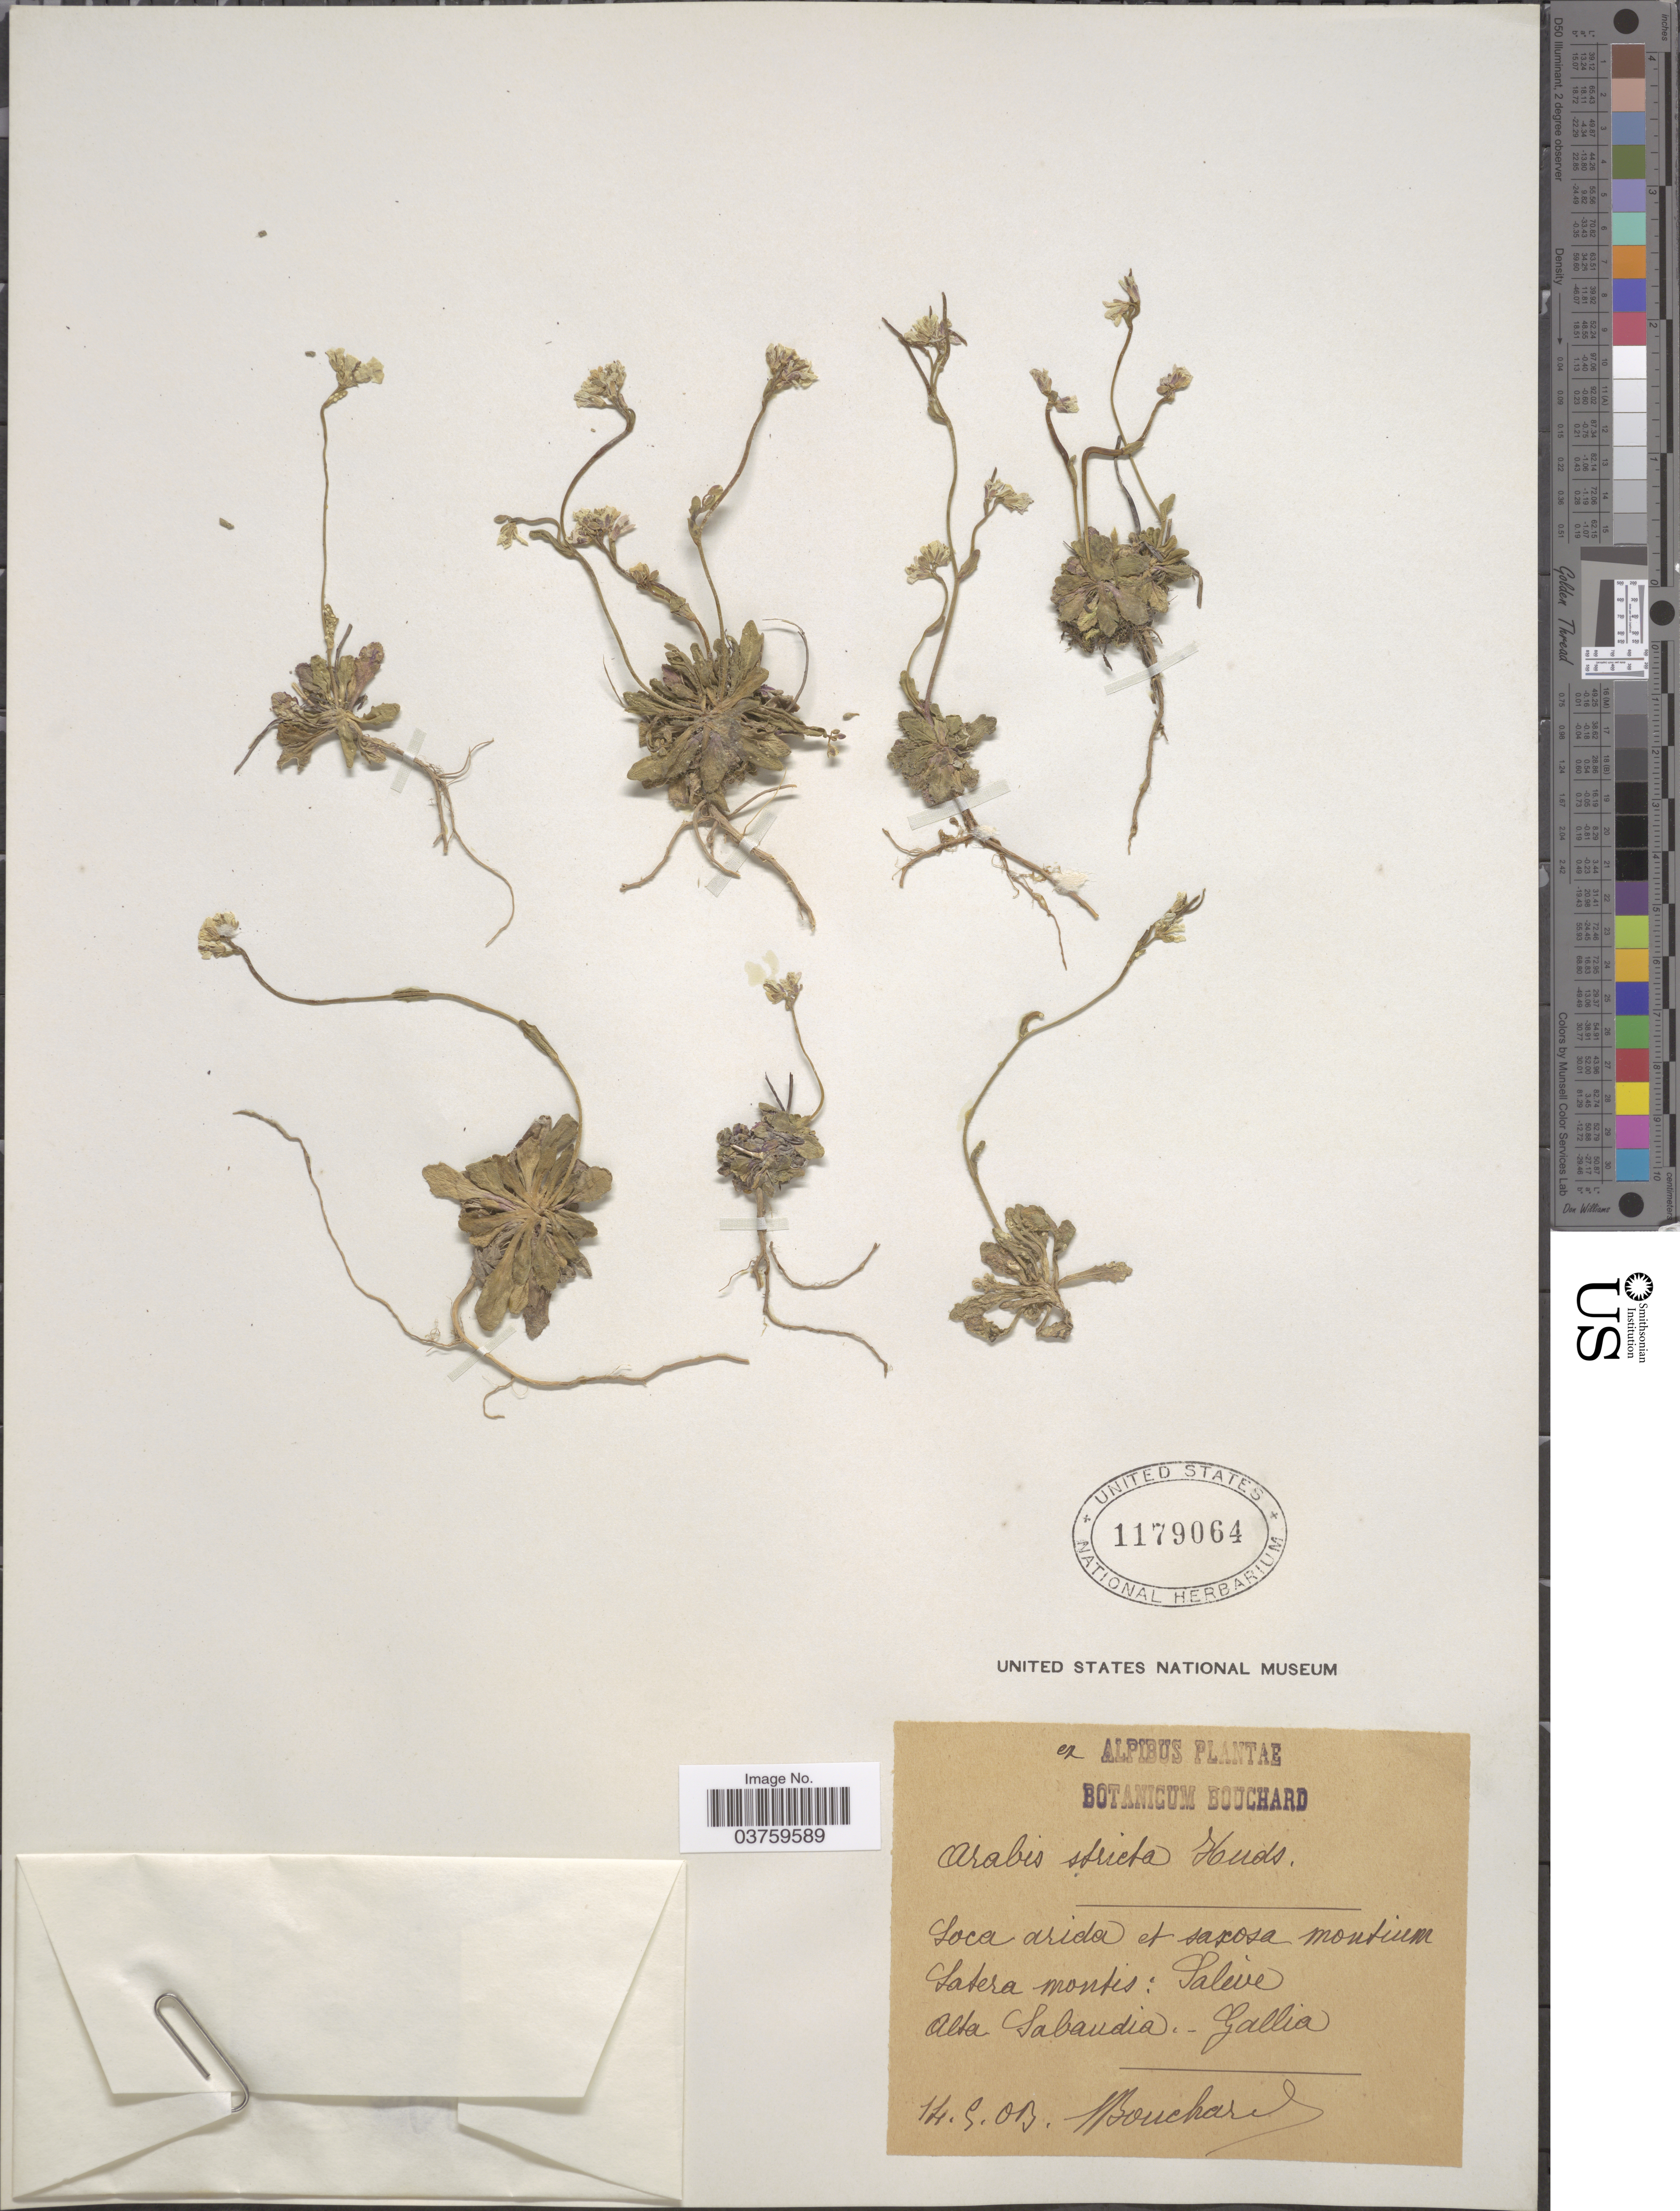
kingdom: Plantae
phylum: Tracheophyta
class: Magnoliopsida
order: Brassicales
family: Brassicaceae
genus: Arabis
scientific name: Arabis stricta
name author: Huds.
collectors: J. Bouchard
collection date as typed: Transcribed d/m/y: 14/5/3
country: France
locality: Loca rida et saxosa montium Satera montis: Saleve. Alta Sabaudia - Gallia.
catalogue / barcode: US 1179064